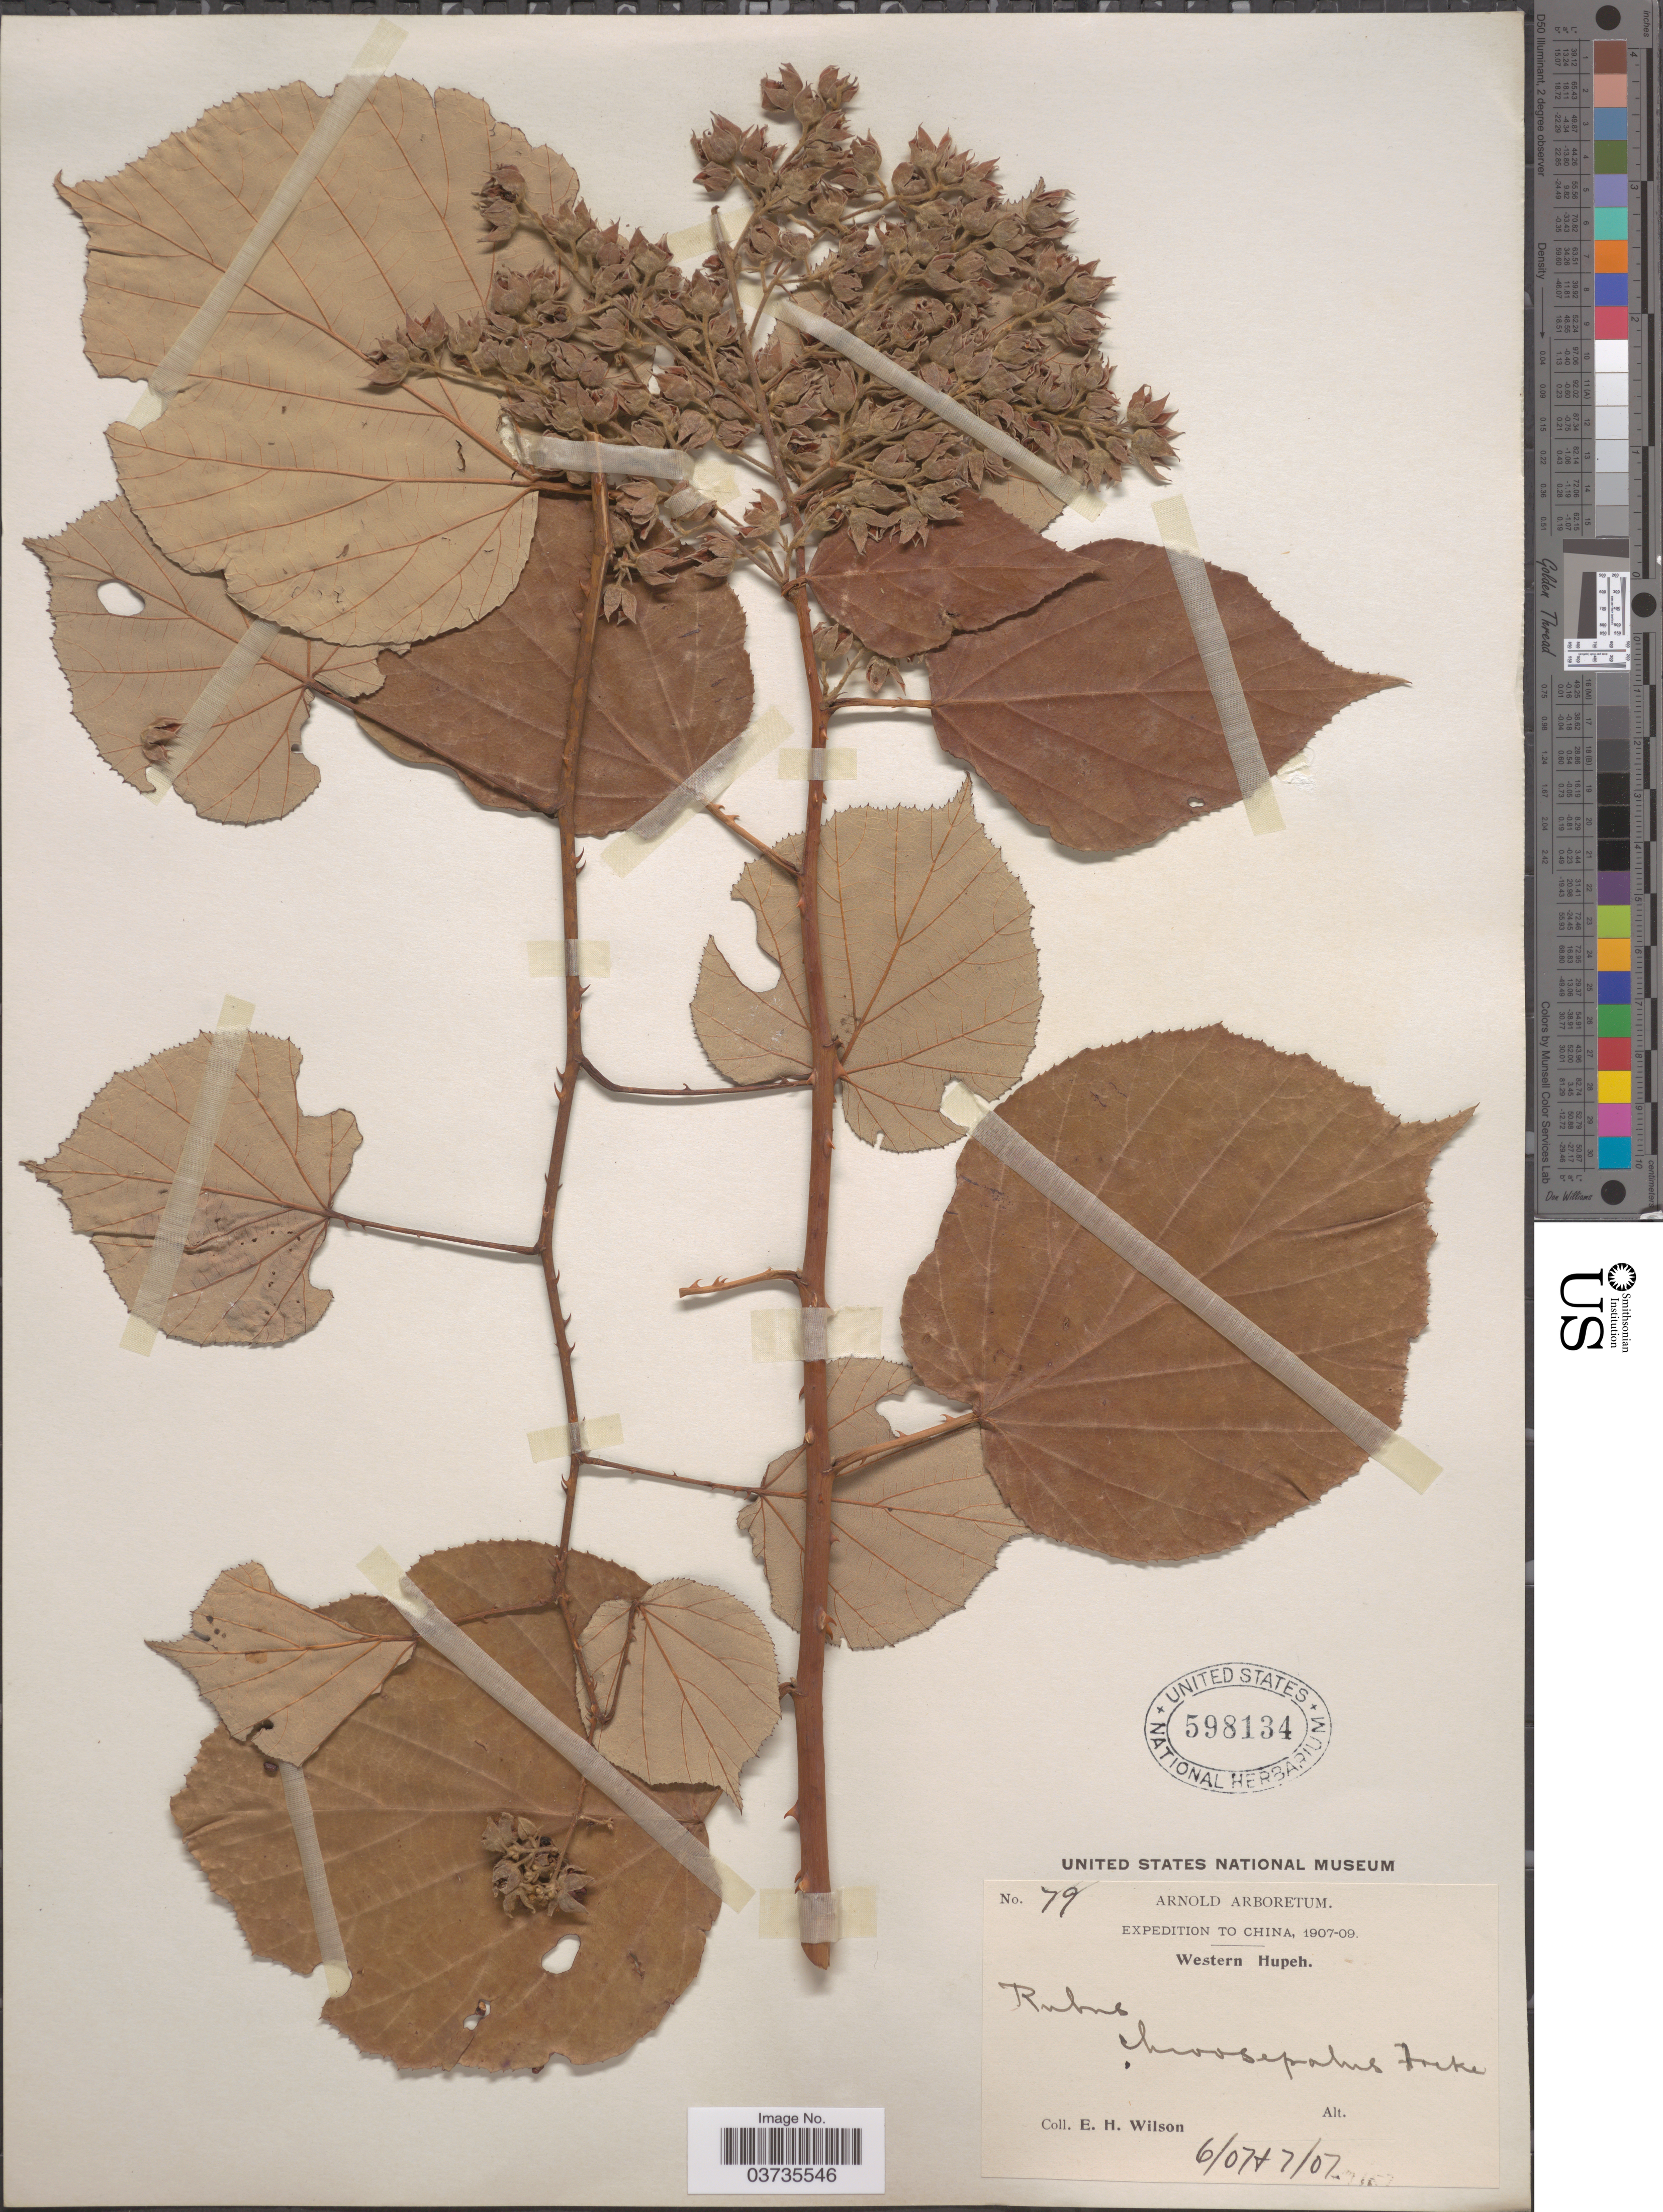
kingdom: Plantae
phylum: Tracheophyta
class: Magnoliopsida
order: Rosales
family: Rosaceae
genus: Rubus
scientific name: Rubus chroosepalus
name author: Focke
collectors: E. Wilson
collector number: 79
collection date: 1907-06/1907-07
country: China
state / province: Hubei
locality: Western Hupeh.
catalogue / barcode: US 598134